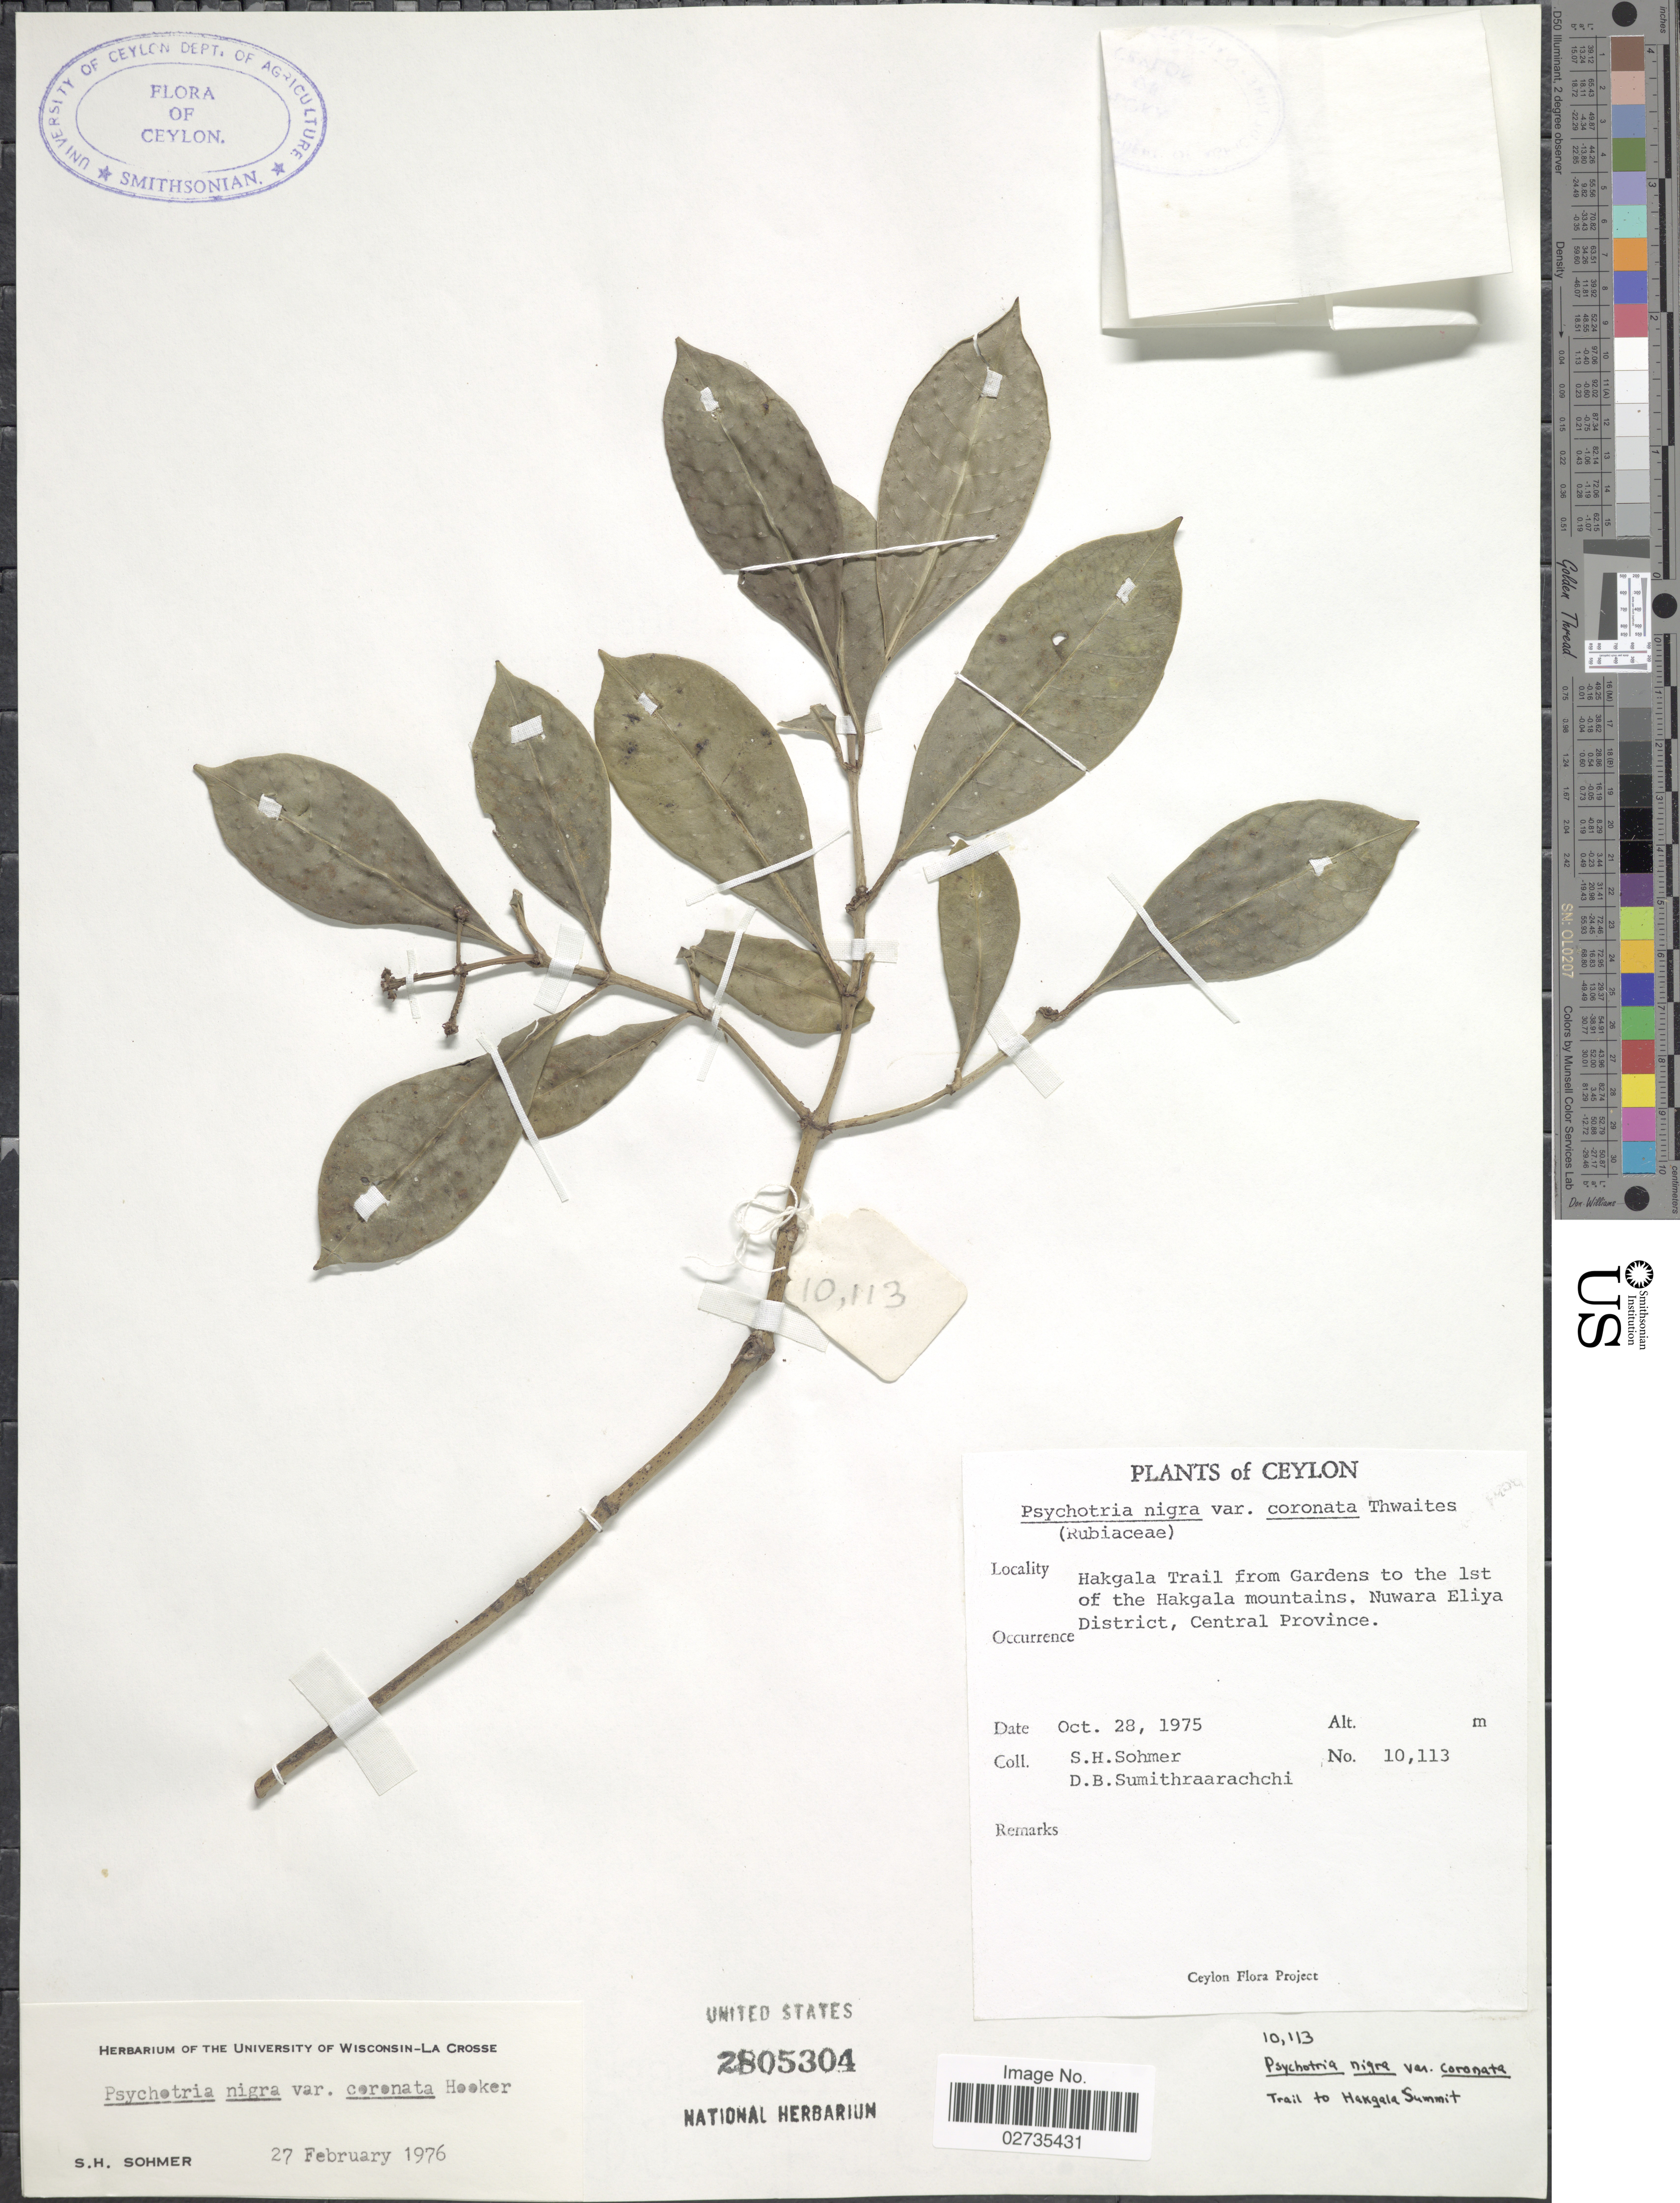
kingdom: Plantae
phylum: Tracheophyta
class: Magnoliopsida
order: Gentianales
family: Rubiaceae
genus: Psychotria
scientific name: Psychotria nigra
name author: (Gaertn.) Alston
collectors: S. H. Sohmer & D. B. Sumithraarachchi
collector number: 10113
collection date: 1975-10-28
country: Sri Lanka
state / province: Central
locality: Ceylon. Hakgala Trail from Gardens to the 1st of the Hakgala mountains. Nuwara Eliya District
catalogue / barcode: US 2805304